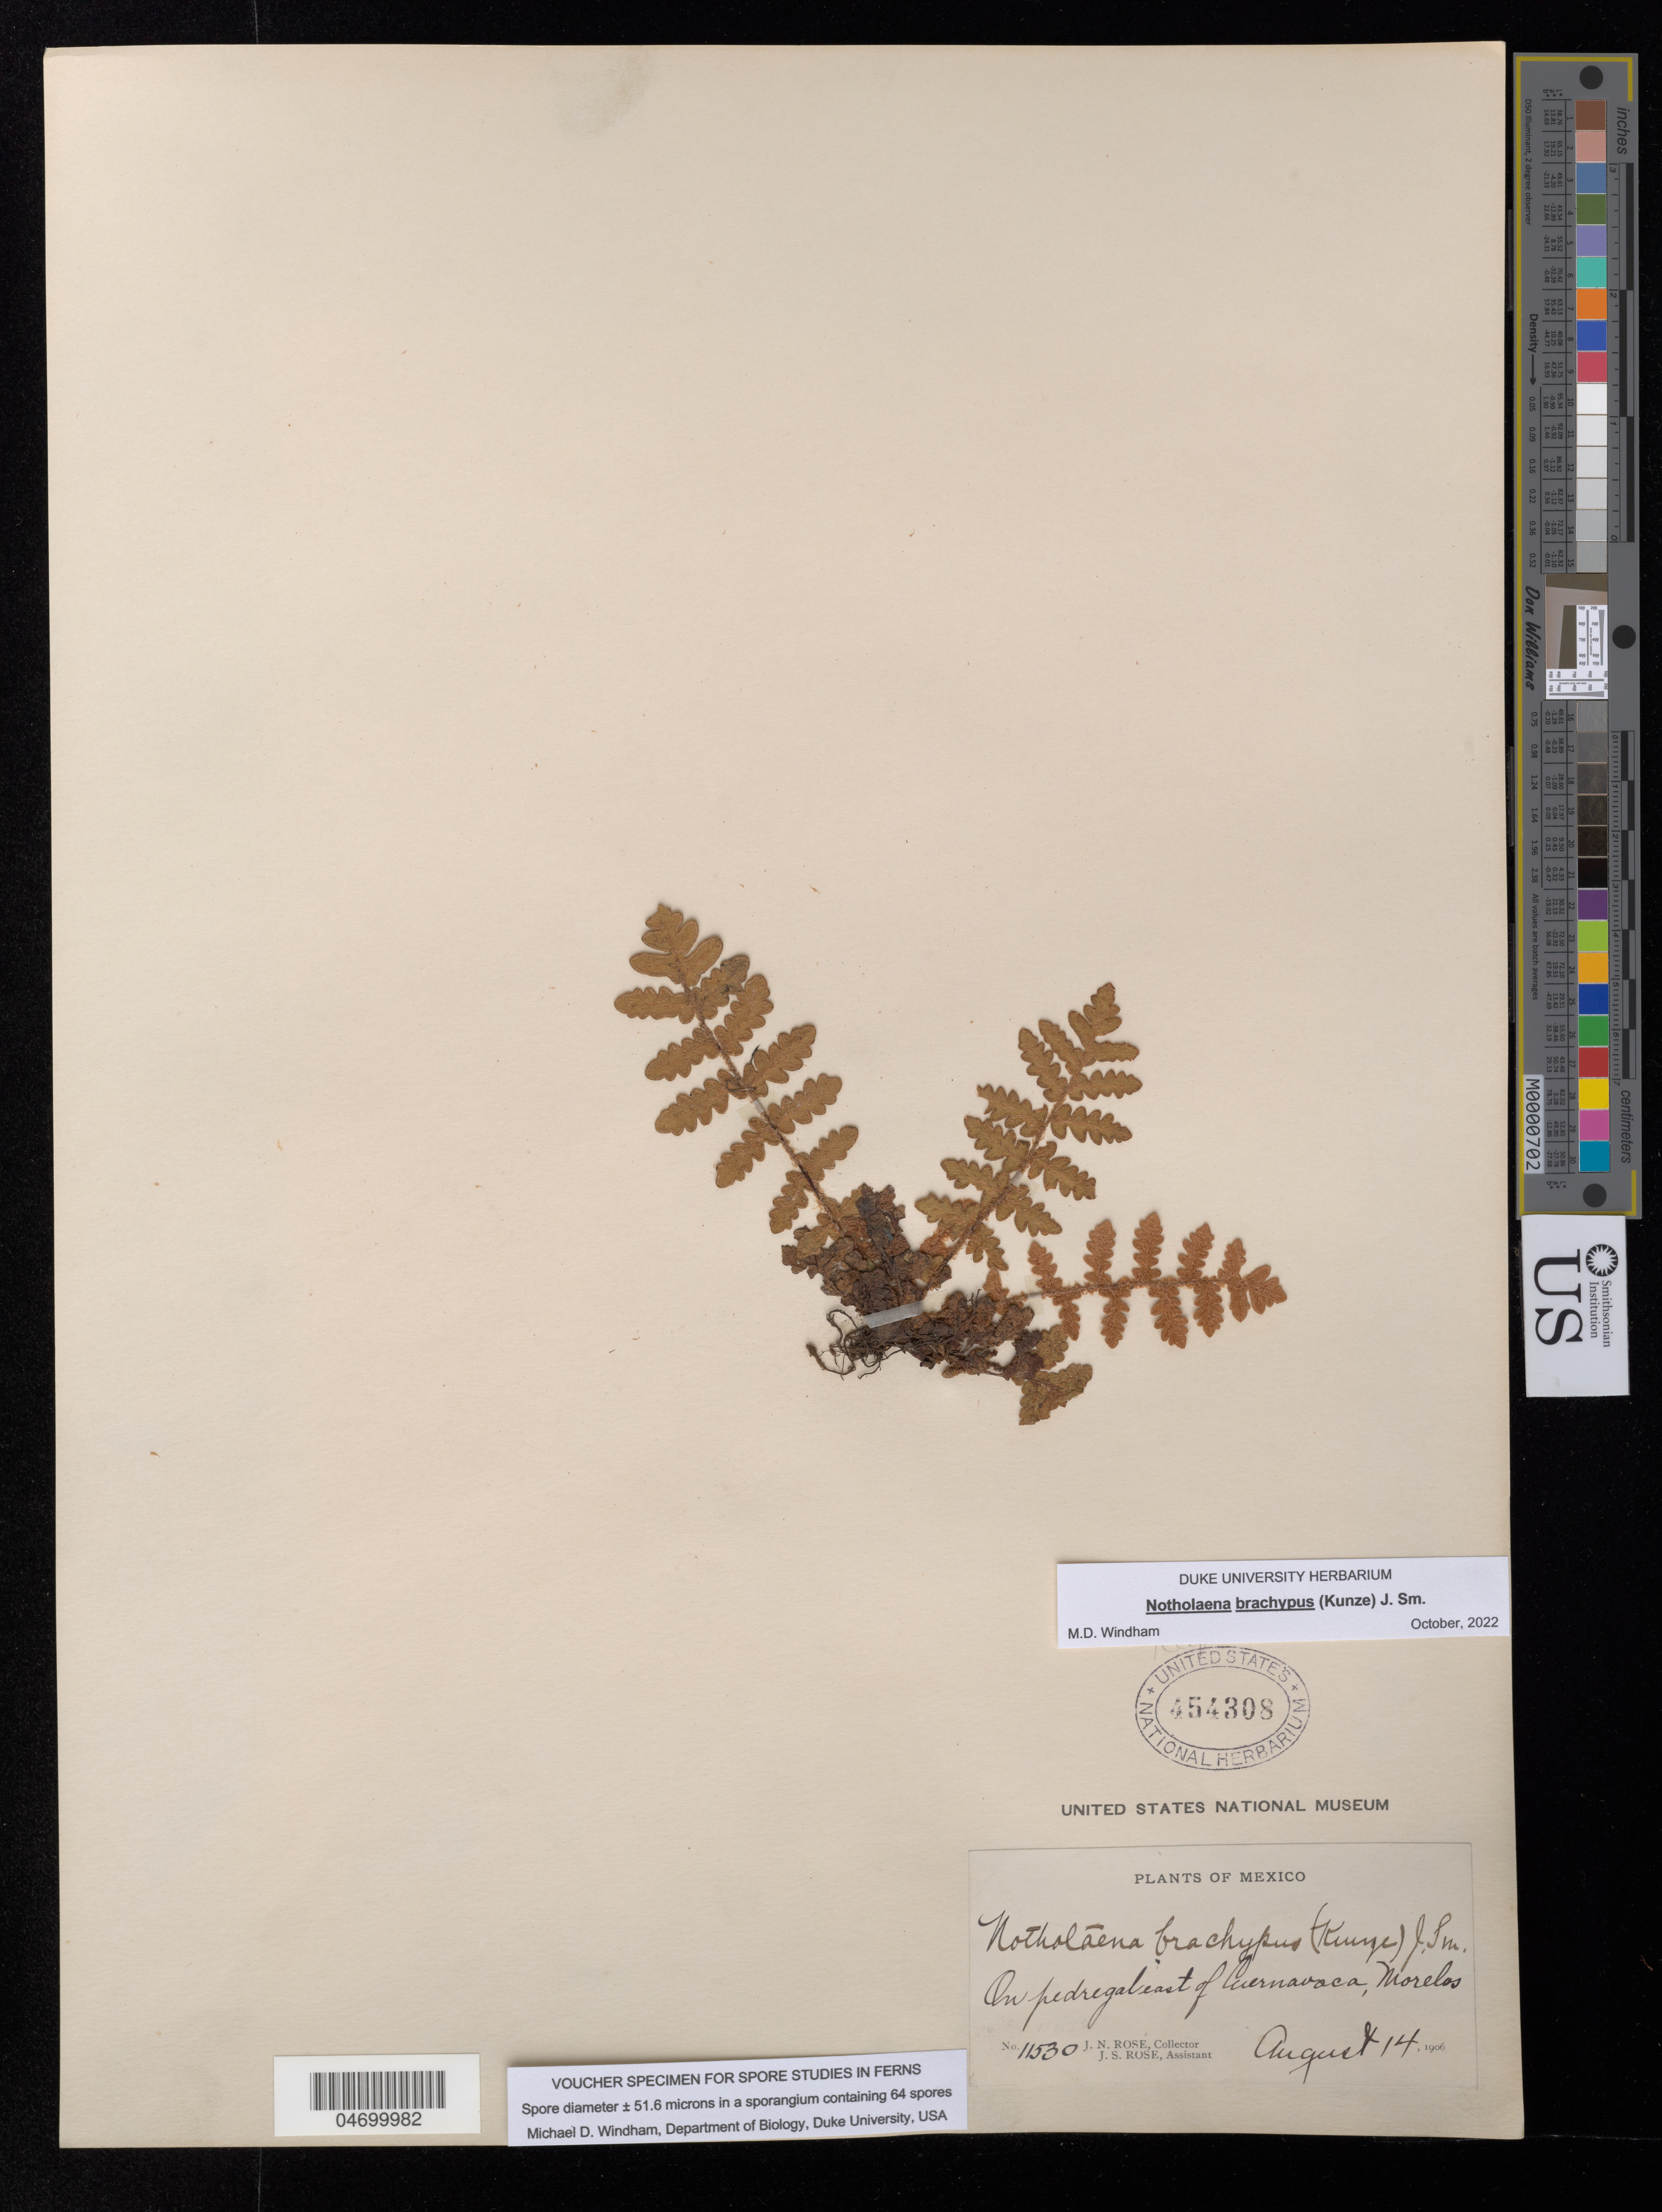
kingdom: Plantae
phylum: Tracheophyta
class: Polypodiopsida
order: Polypodiales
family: Pteridaceae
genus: Notholaena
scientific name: Notholaena brachypus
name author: (Kunze) J. Sm.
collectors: J. N. Rose & J. S. Rose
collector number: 11530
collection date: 1906-08-14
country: Mexico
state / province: Morelos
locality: On pedregal east of Cuernavaca.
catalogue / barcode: US 454308